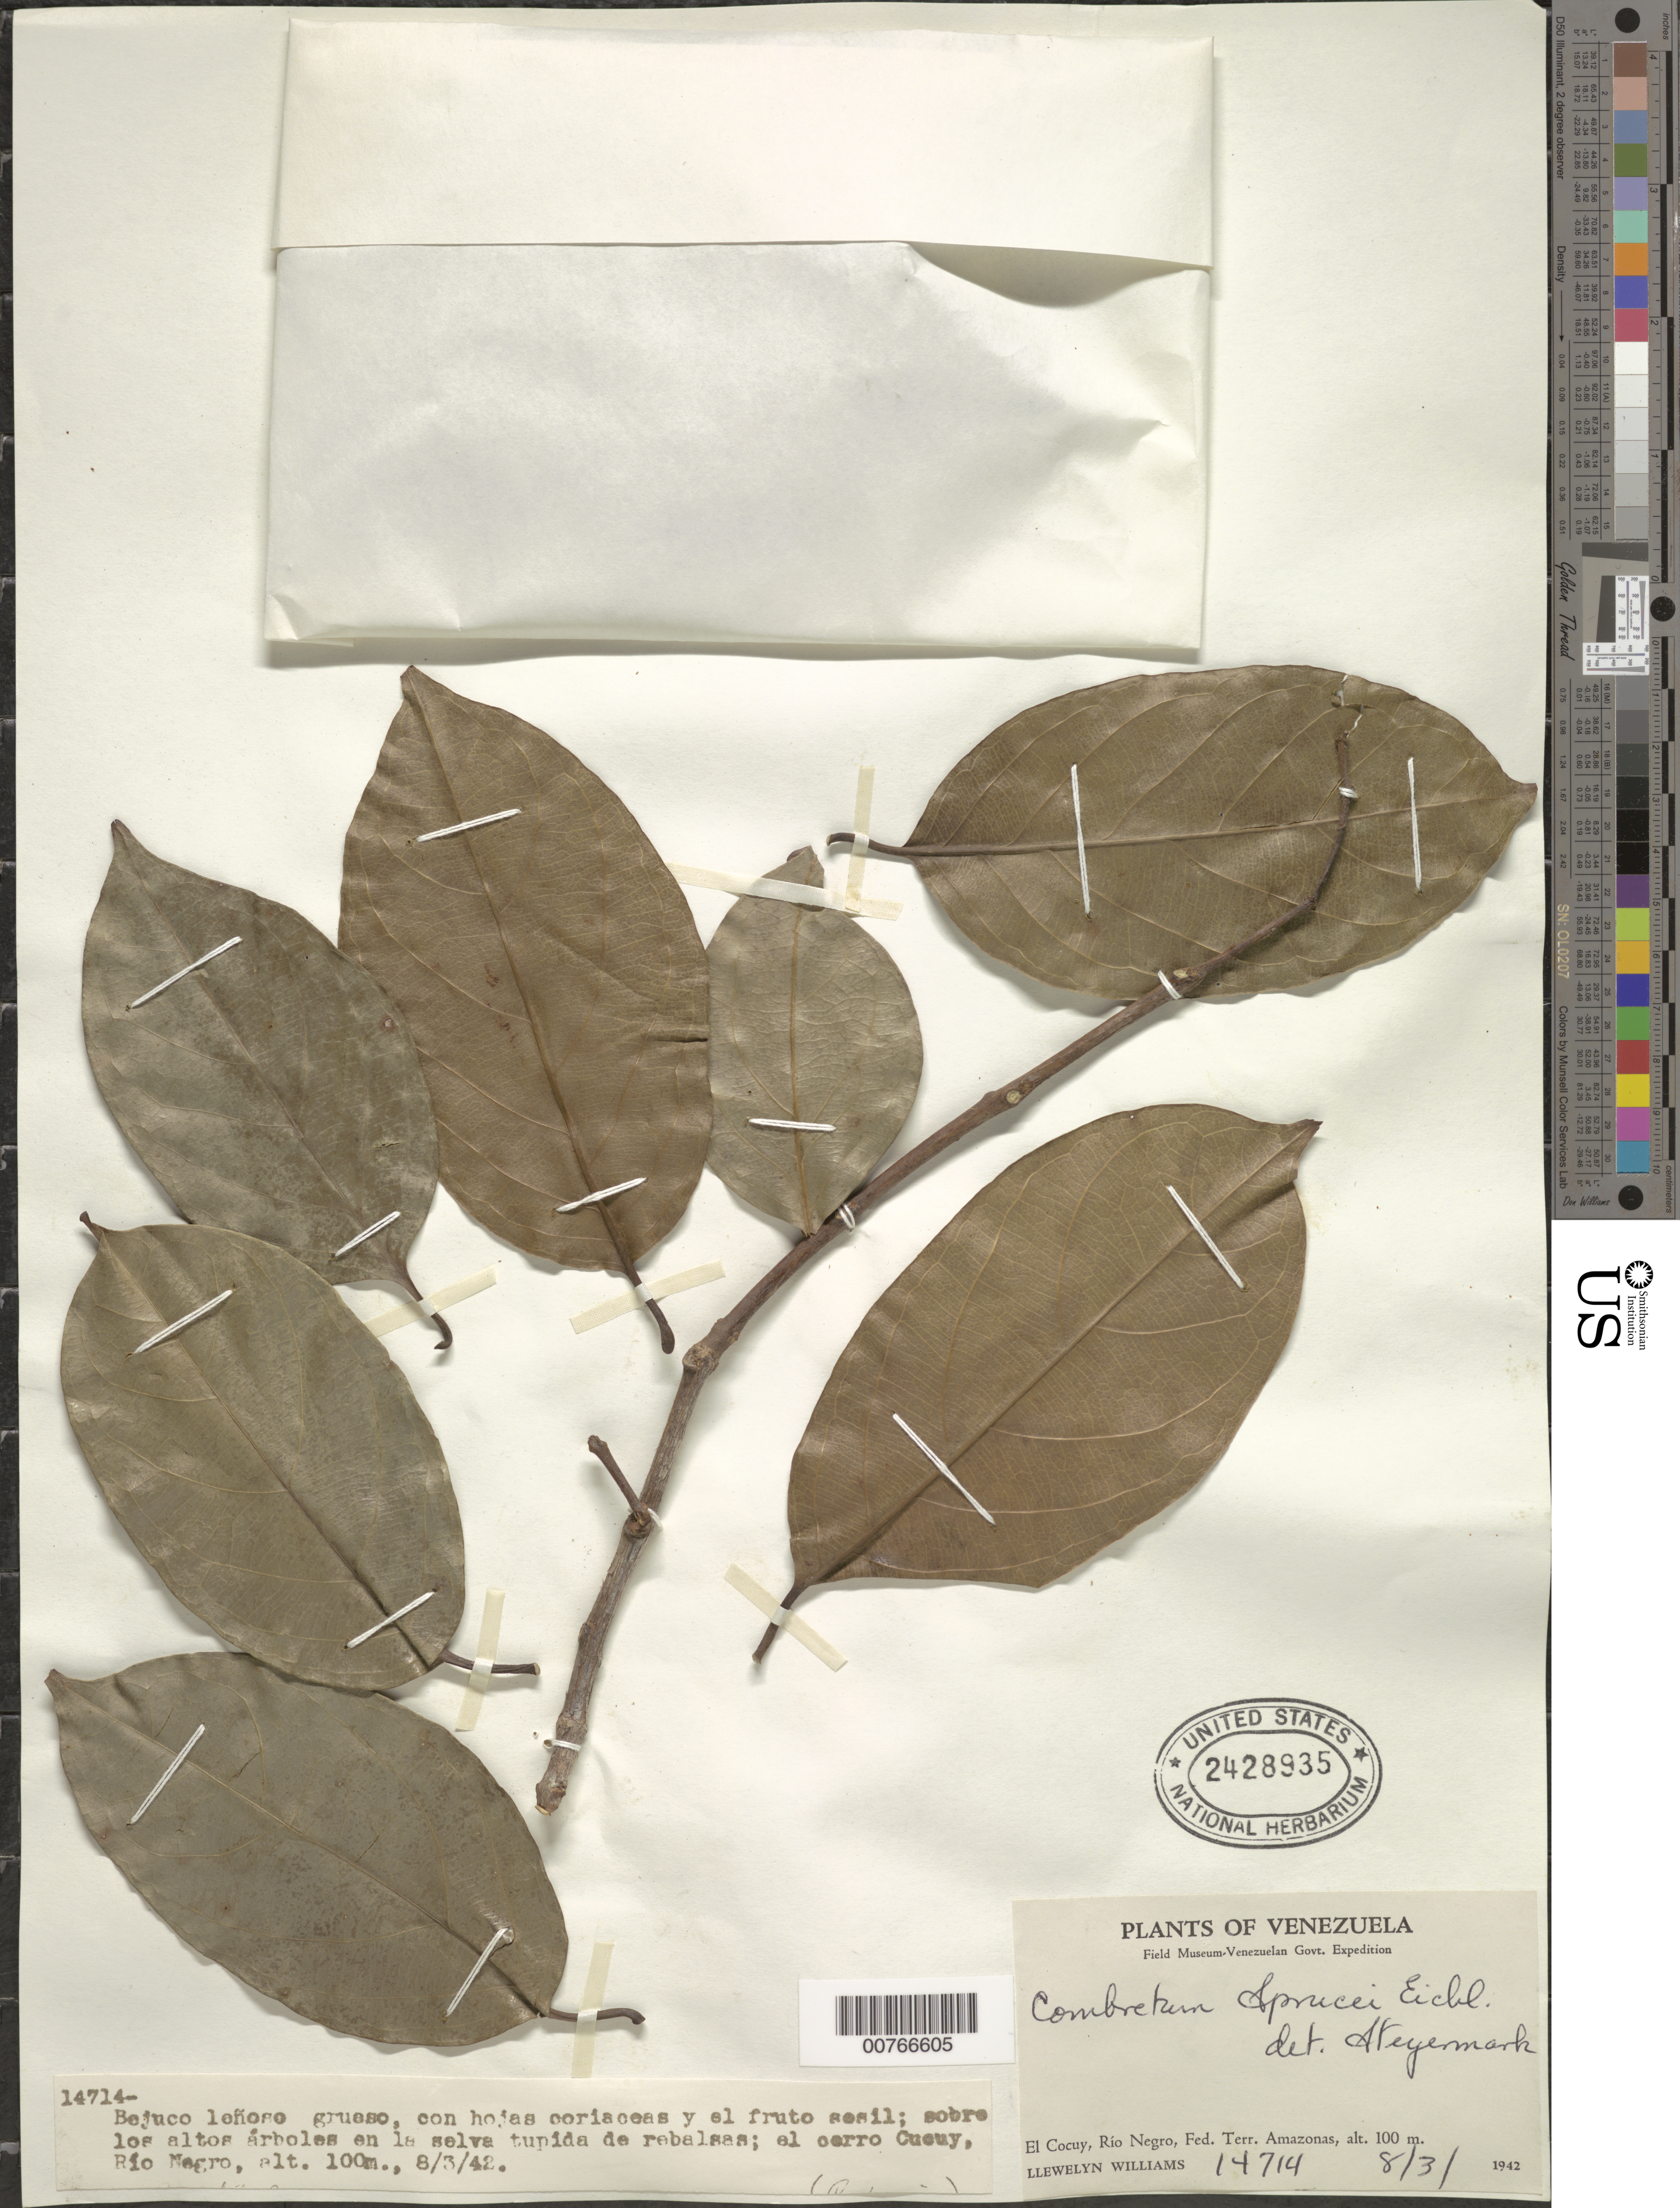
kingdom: Plantae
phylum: Tracheophyta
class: Magnoliopsida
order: Myrtales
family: Combretaceae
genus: Combretum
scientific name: Combretum sprucei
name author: Eichler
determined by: Steyermark, Julian A., (VEN)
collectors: Ll. Williams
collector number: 14714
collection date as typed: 8-Mar-42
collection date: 1942-03-08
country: Venezuela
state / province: Amazonas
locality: Cerro Cucuy, Río Negro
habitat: Sobre los altos árboles en la selva tupida de rebalsas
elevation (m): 100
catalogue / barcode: US 2428935